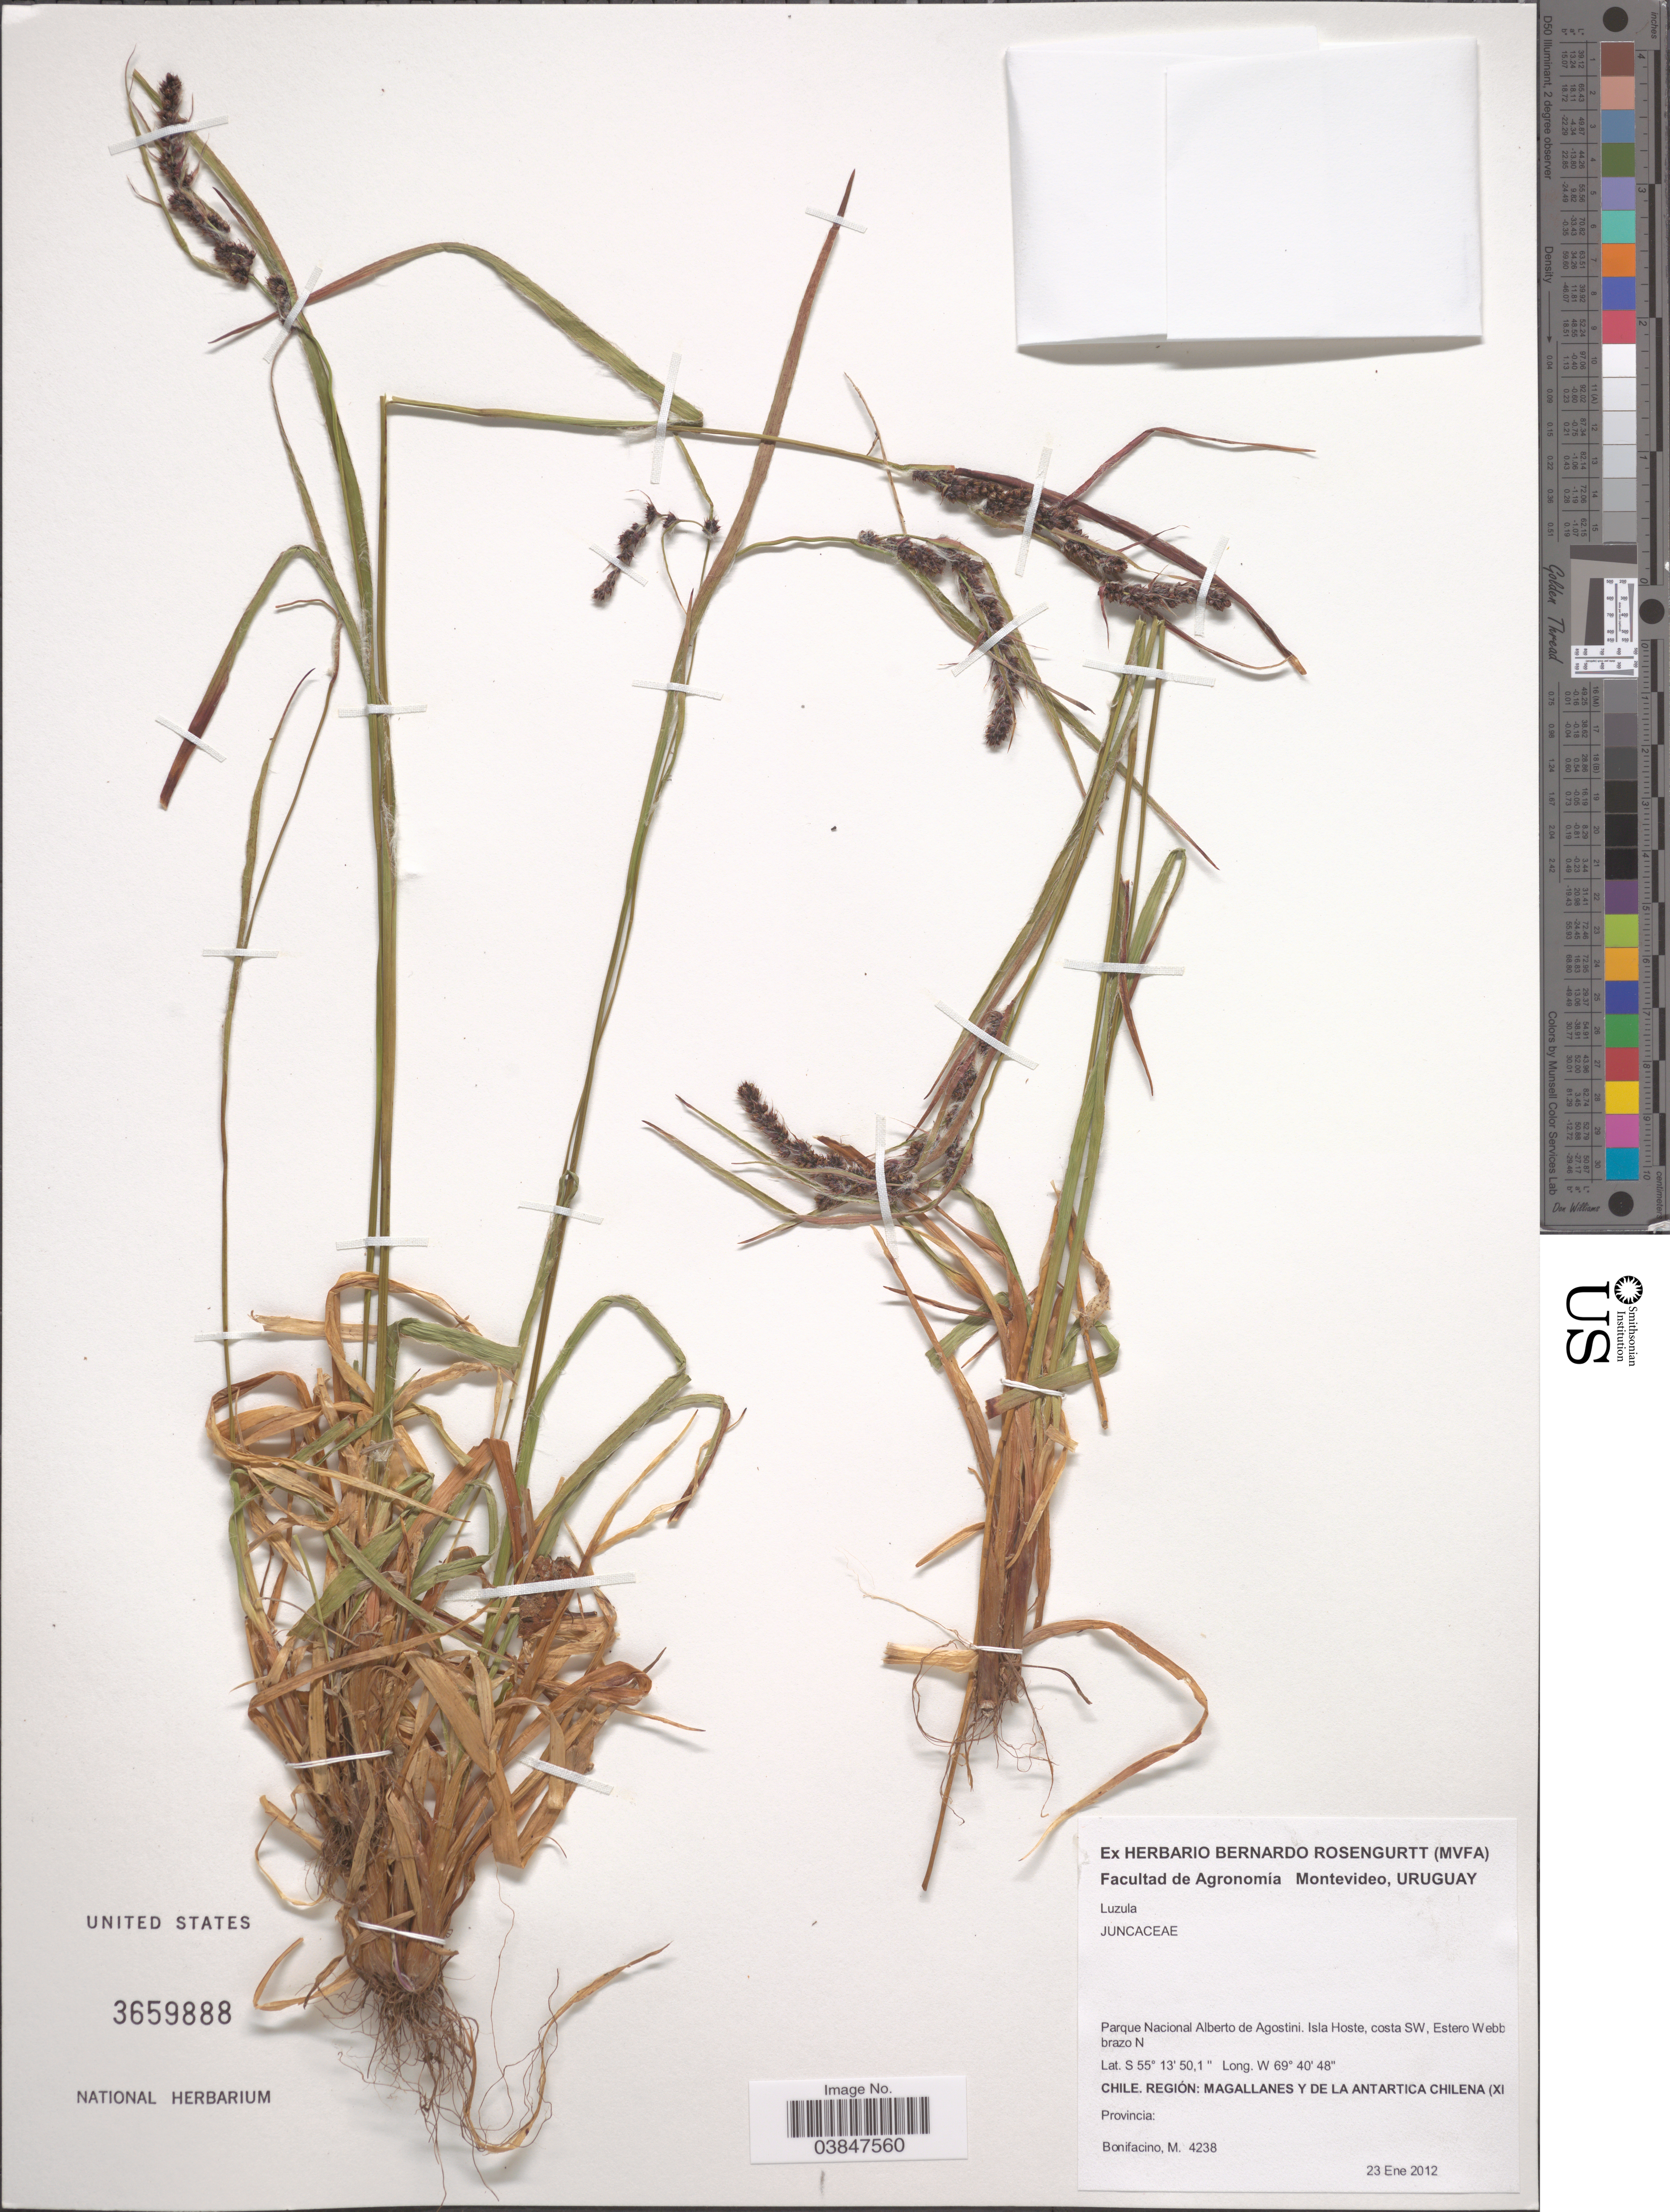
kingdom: Plantae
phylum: Tracheophyta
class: Liliopsida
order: Poales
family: Juncaceae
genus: Luzula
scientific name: Luzula sp.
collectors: M. Bonifacino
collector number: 4238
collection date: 2012-01-23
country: Chile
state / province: Magallanes y de la Antártica Chilena (XII)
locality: Parque Nacional Alberto de Agostini. Isla Hoste, costa SW, Estero Webb brazo N. Región: Magallanes y de la Antartica Chilena (XI.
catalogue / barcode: US 3659888